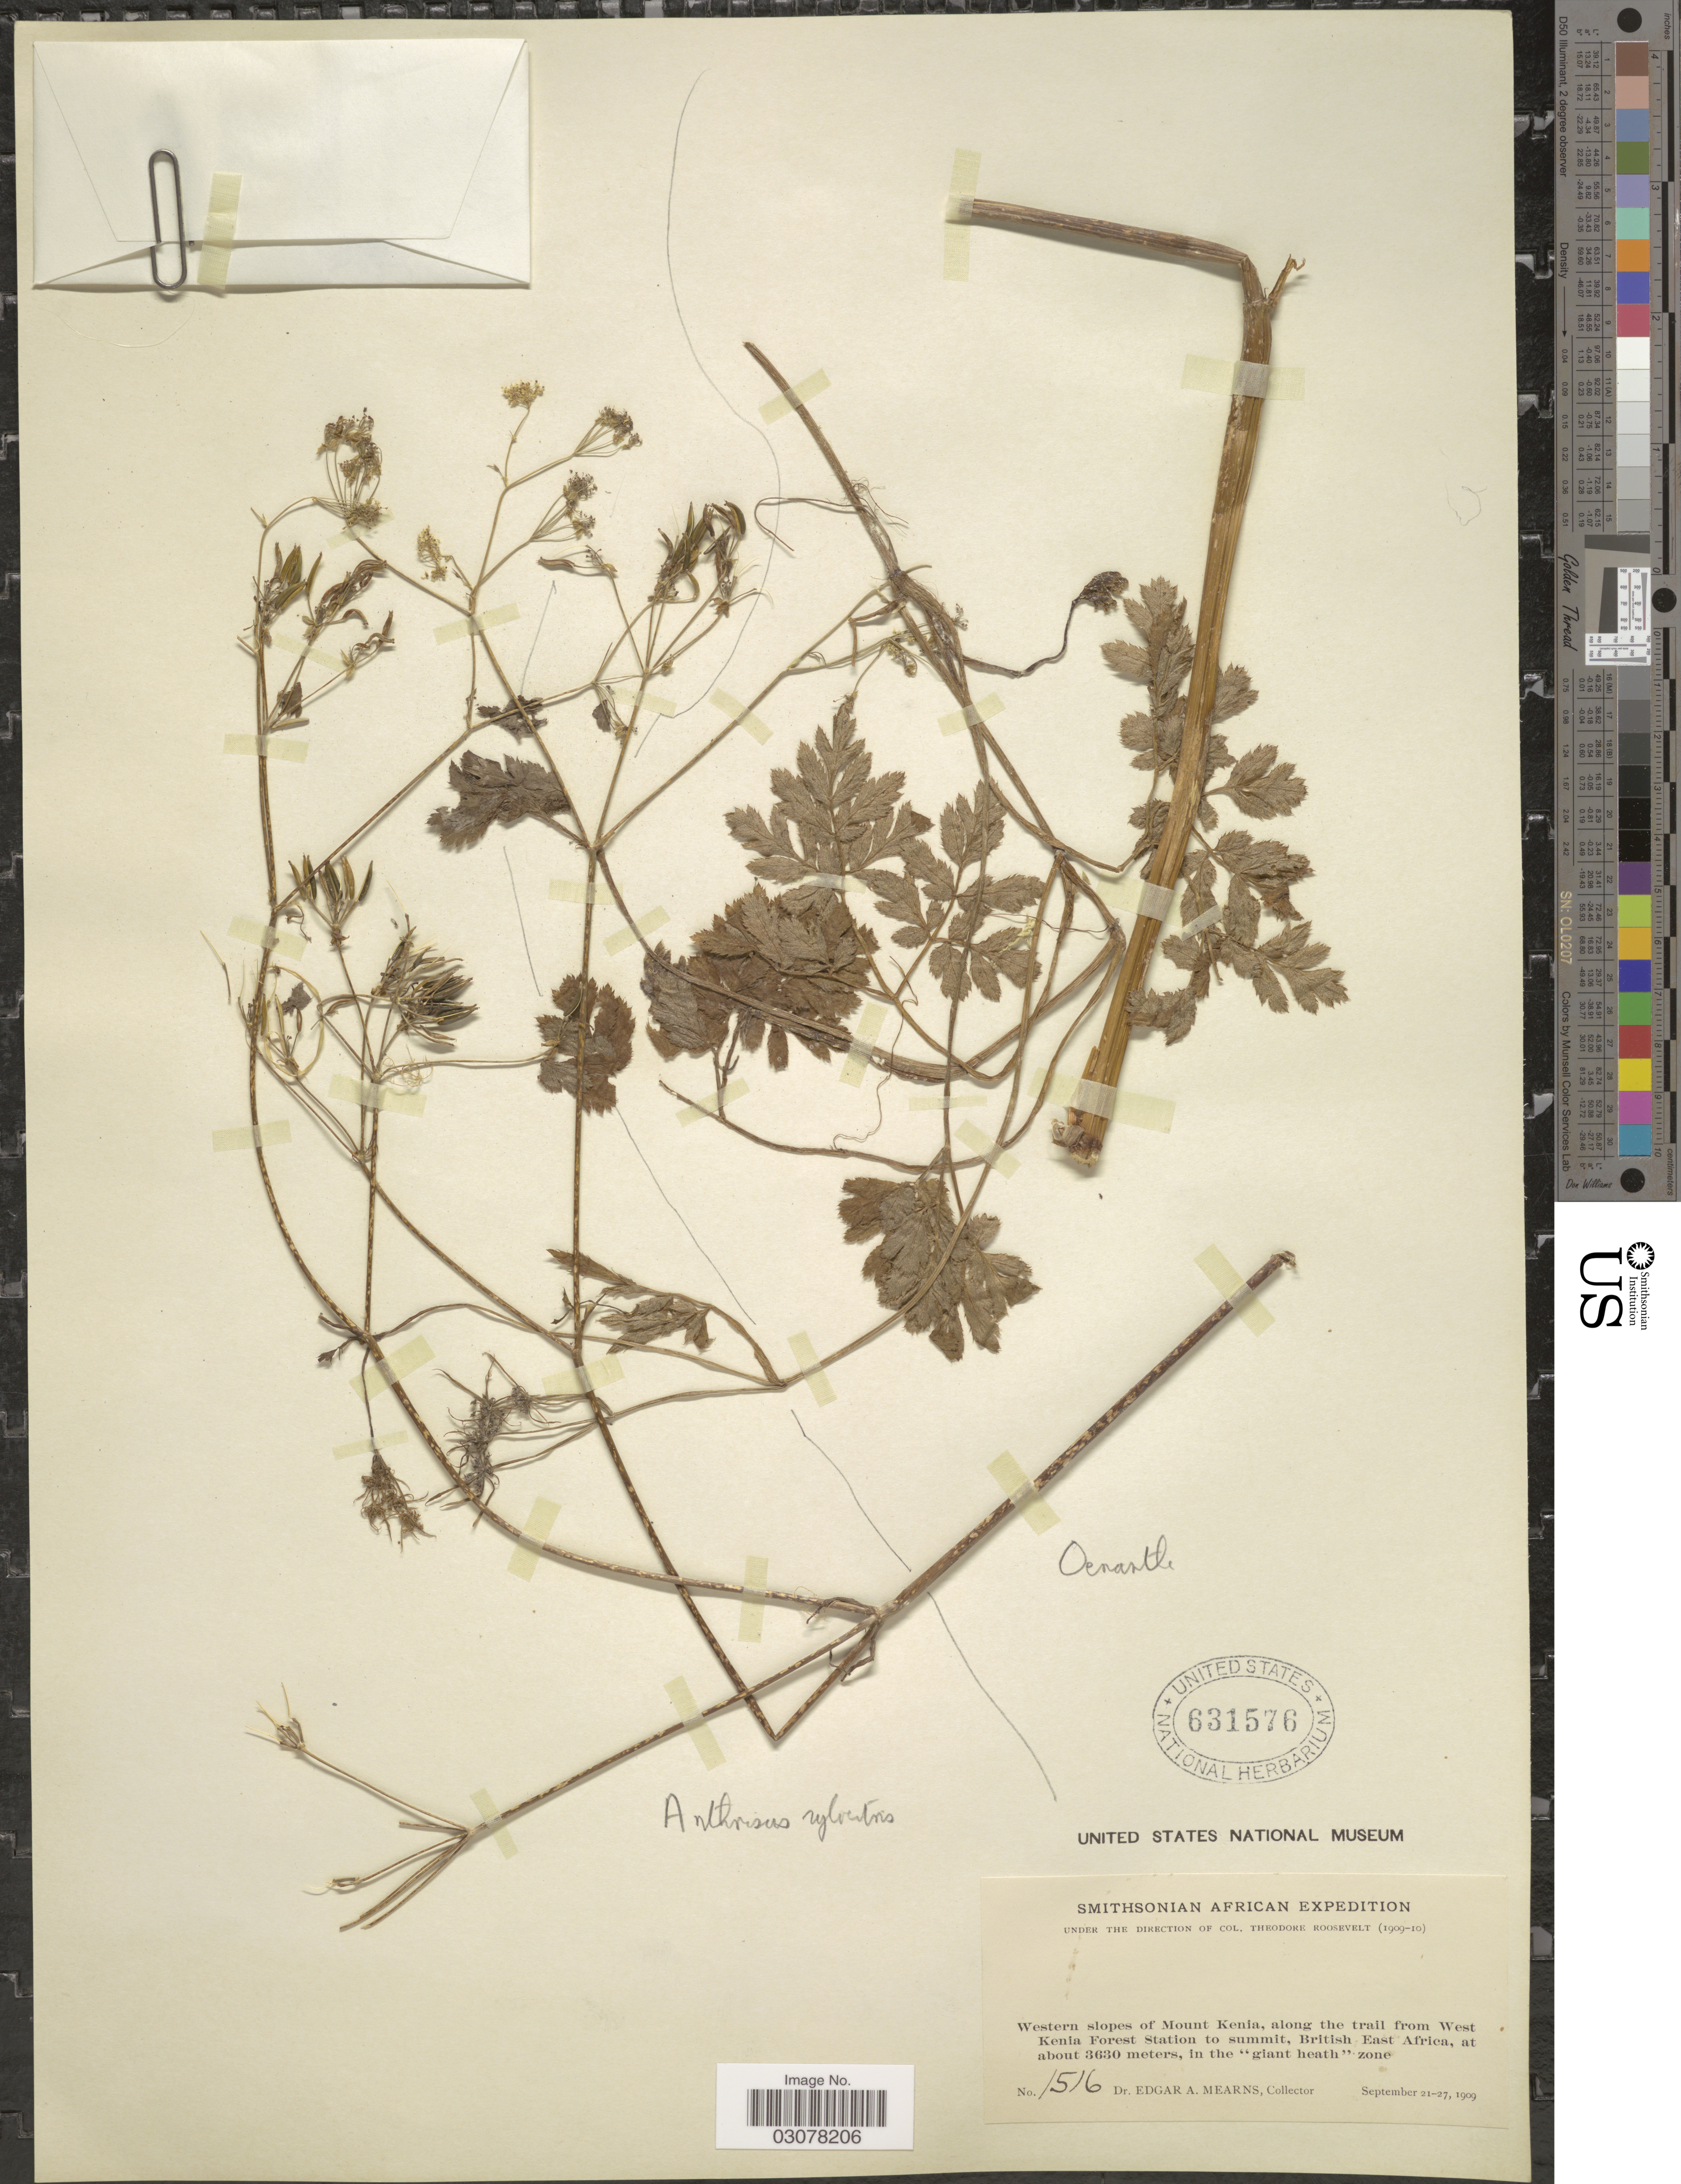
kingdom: Plantae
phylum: Tracheophyta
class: Magnoliopsida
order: Apiales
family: Apiaceae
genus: Anthriscus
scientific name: Anthriscus sylvestris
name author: (L.) Hoffm.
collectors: E. A. Mearns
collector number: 1516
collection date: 1909-09-21/1909-09-27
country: Kenya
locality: Western slopes of Mount Kenia, along the trail from West Kenia Forest Station to summit, British East Africa.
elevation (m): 3630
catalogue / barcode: US 631576